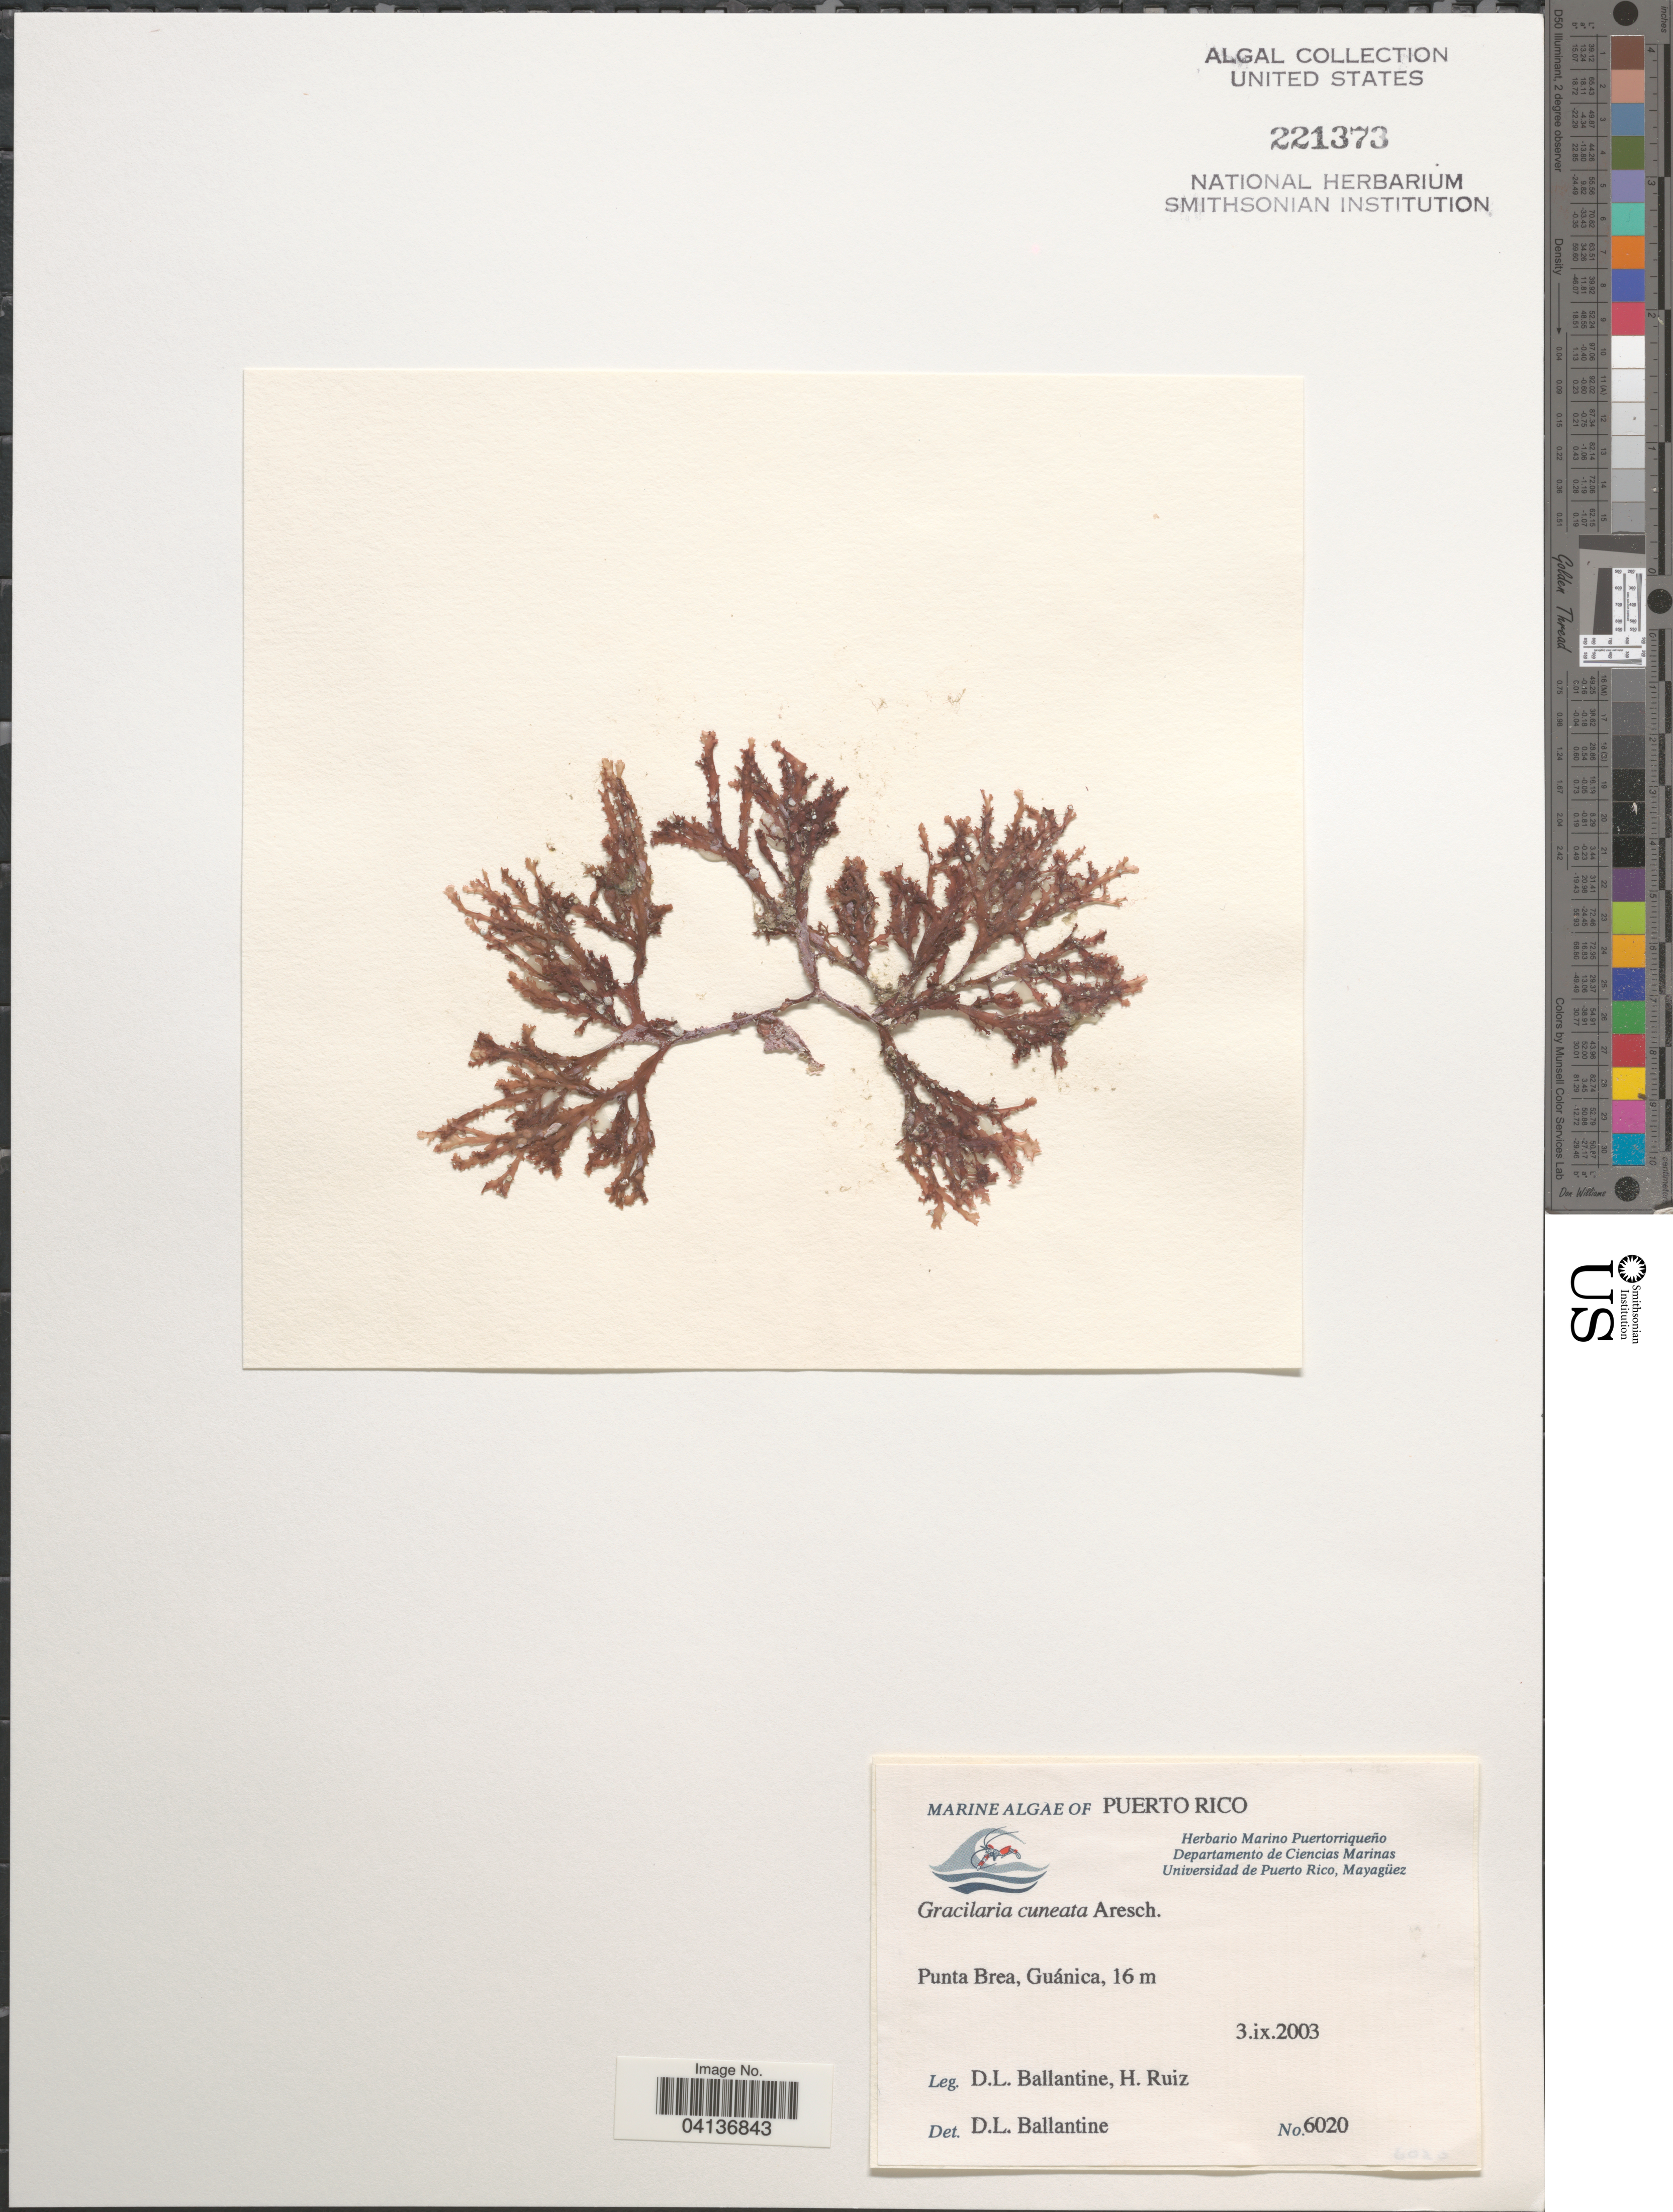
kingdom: Plantae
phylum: Rhodophyta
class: Florideophyceae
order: Gracilariales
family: Gracilariaceae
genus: Gracilaria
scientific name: Gracilaria cuneata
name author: Aresch.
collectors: D.L. Ballantine & H. Ruiz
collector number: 6020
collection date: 2003-09-03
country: Puerto Rico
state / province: Guánica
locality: Punta Brea.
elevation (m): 16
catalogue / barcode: US 221373